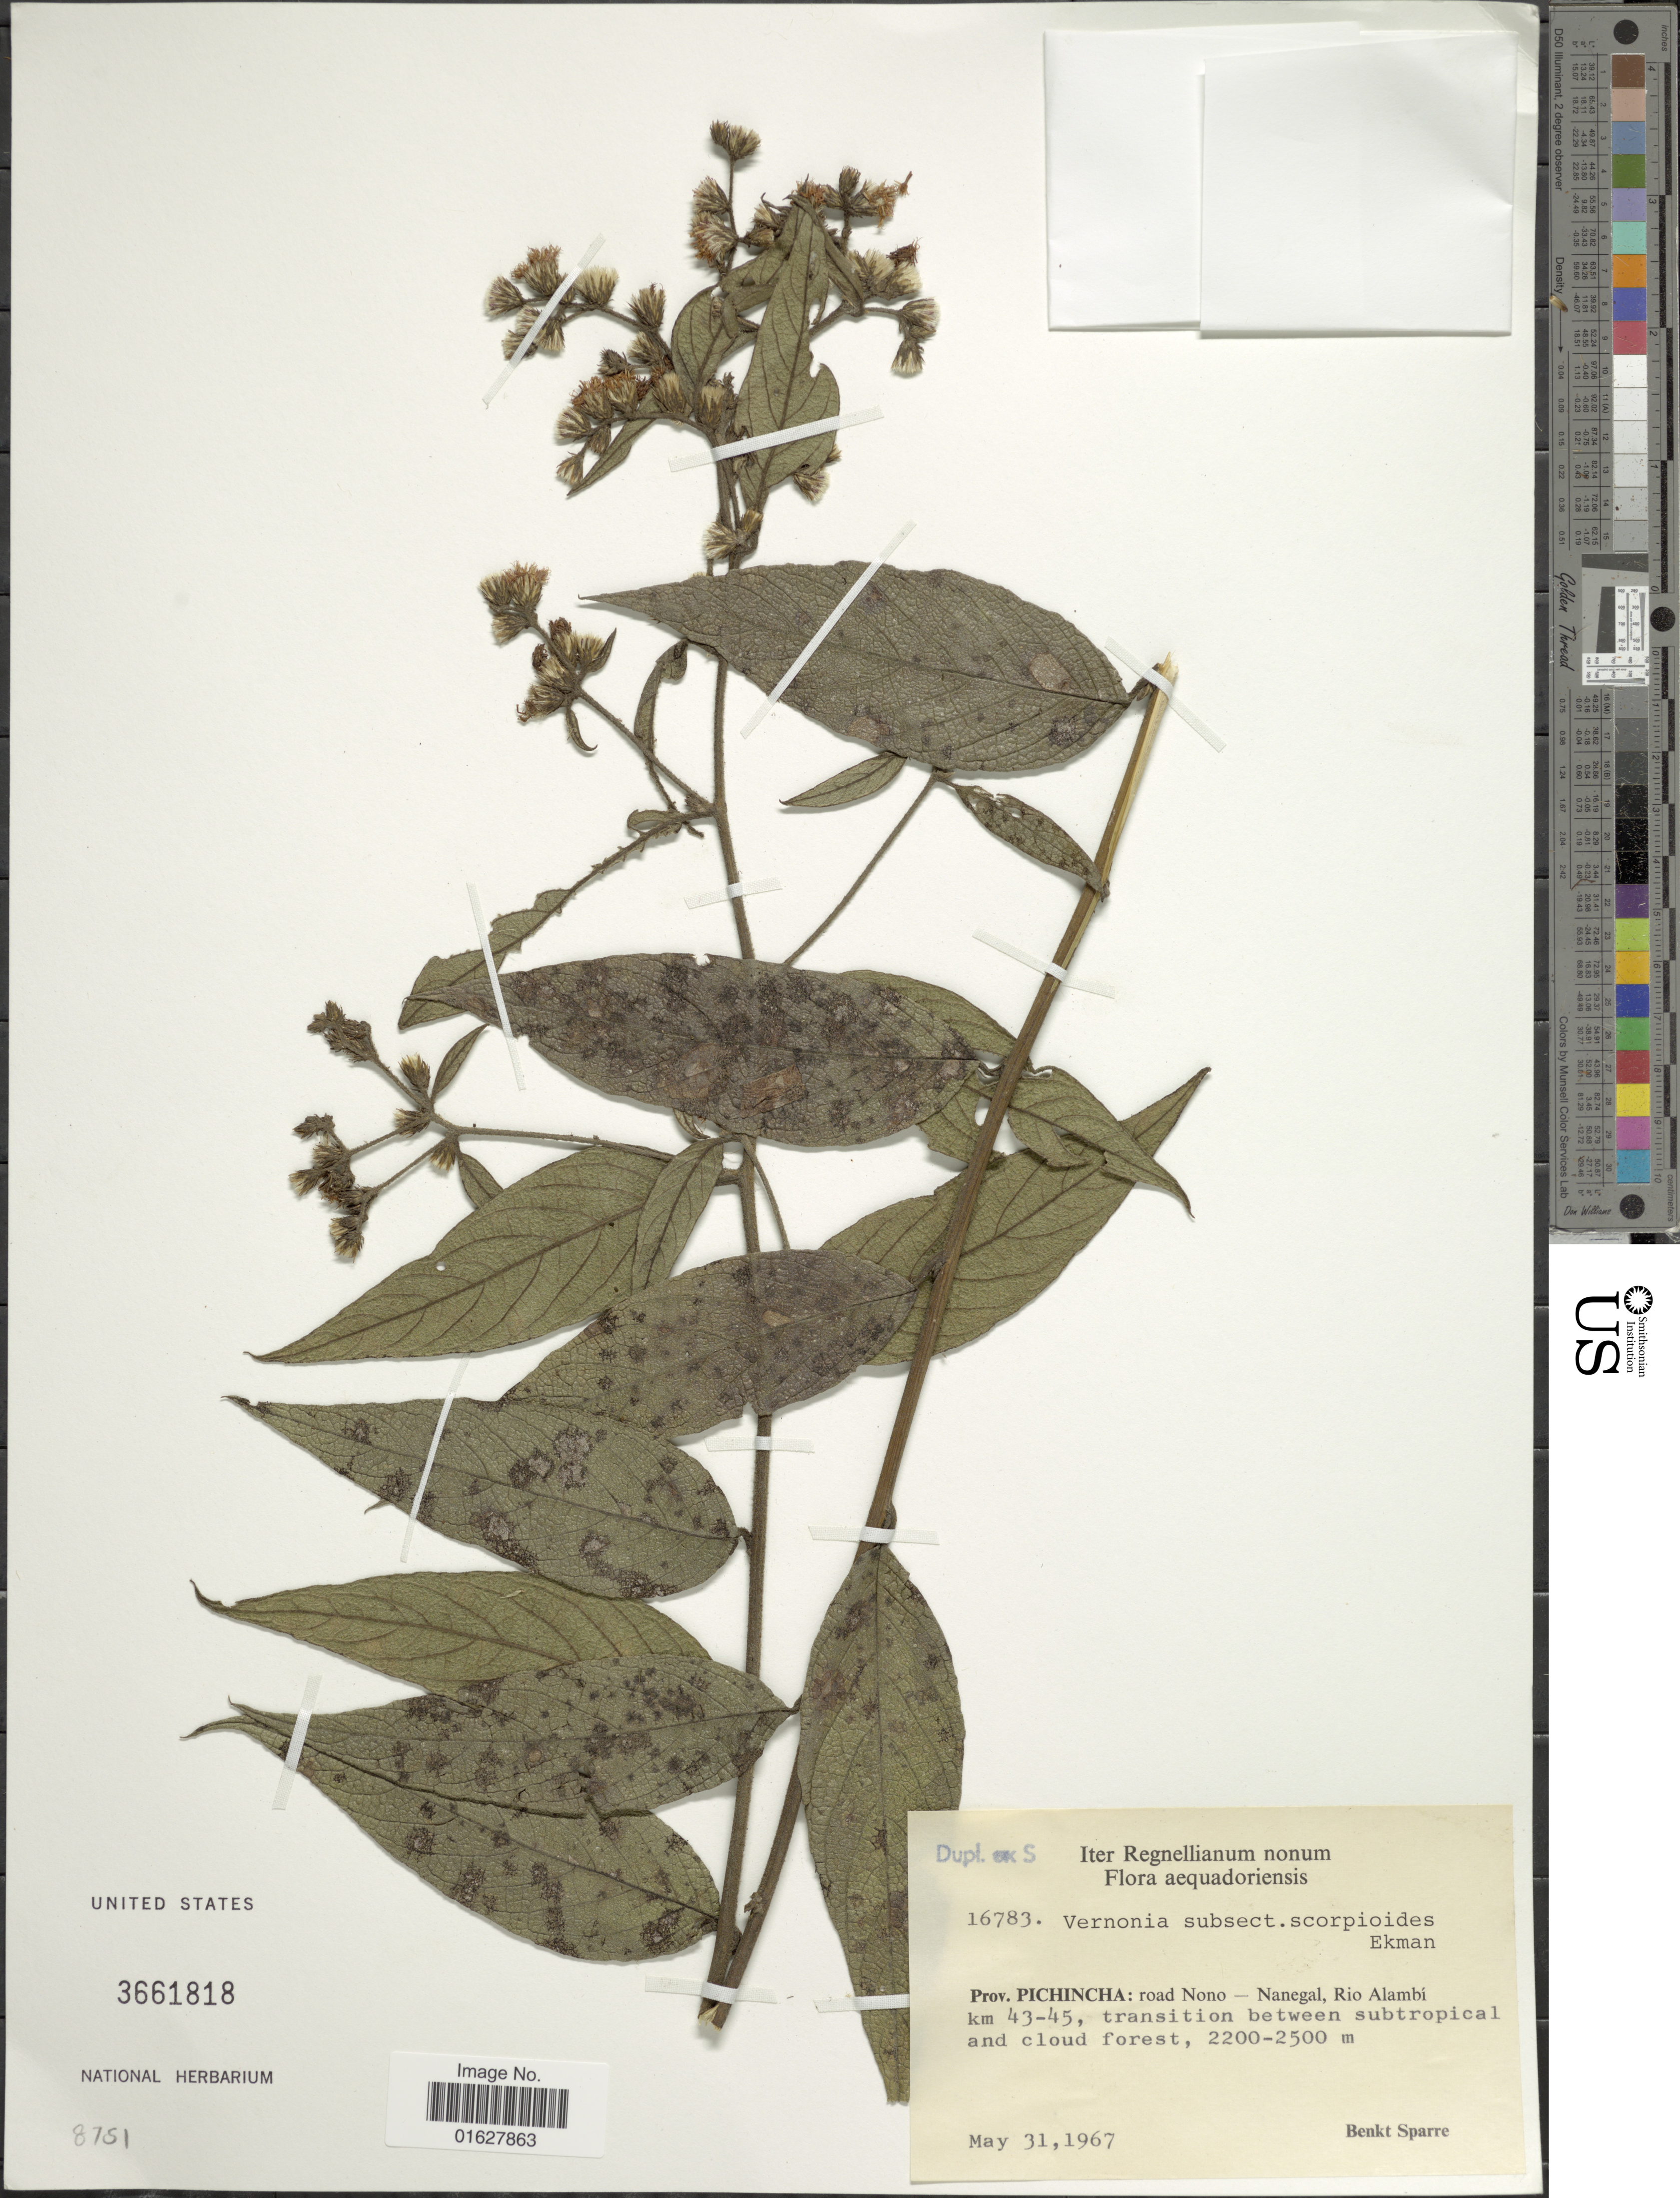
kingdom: Plantae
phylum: Tracheophyta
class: Magnoliopsida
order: Asterales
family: Asteraceae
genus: Vernonia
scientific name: Vernonia sp.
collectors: B. Sparre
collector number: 16783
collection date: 1967-05-31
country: Ecuador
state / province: Pichincha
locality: Prov. Pichincha: road Nono - nanegal, Rio Alambi km 43-45, transition between subtropical and cloud forest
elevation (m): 2200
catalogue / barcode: US 3661818